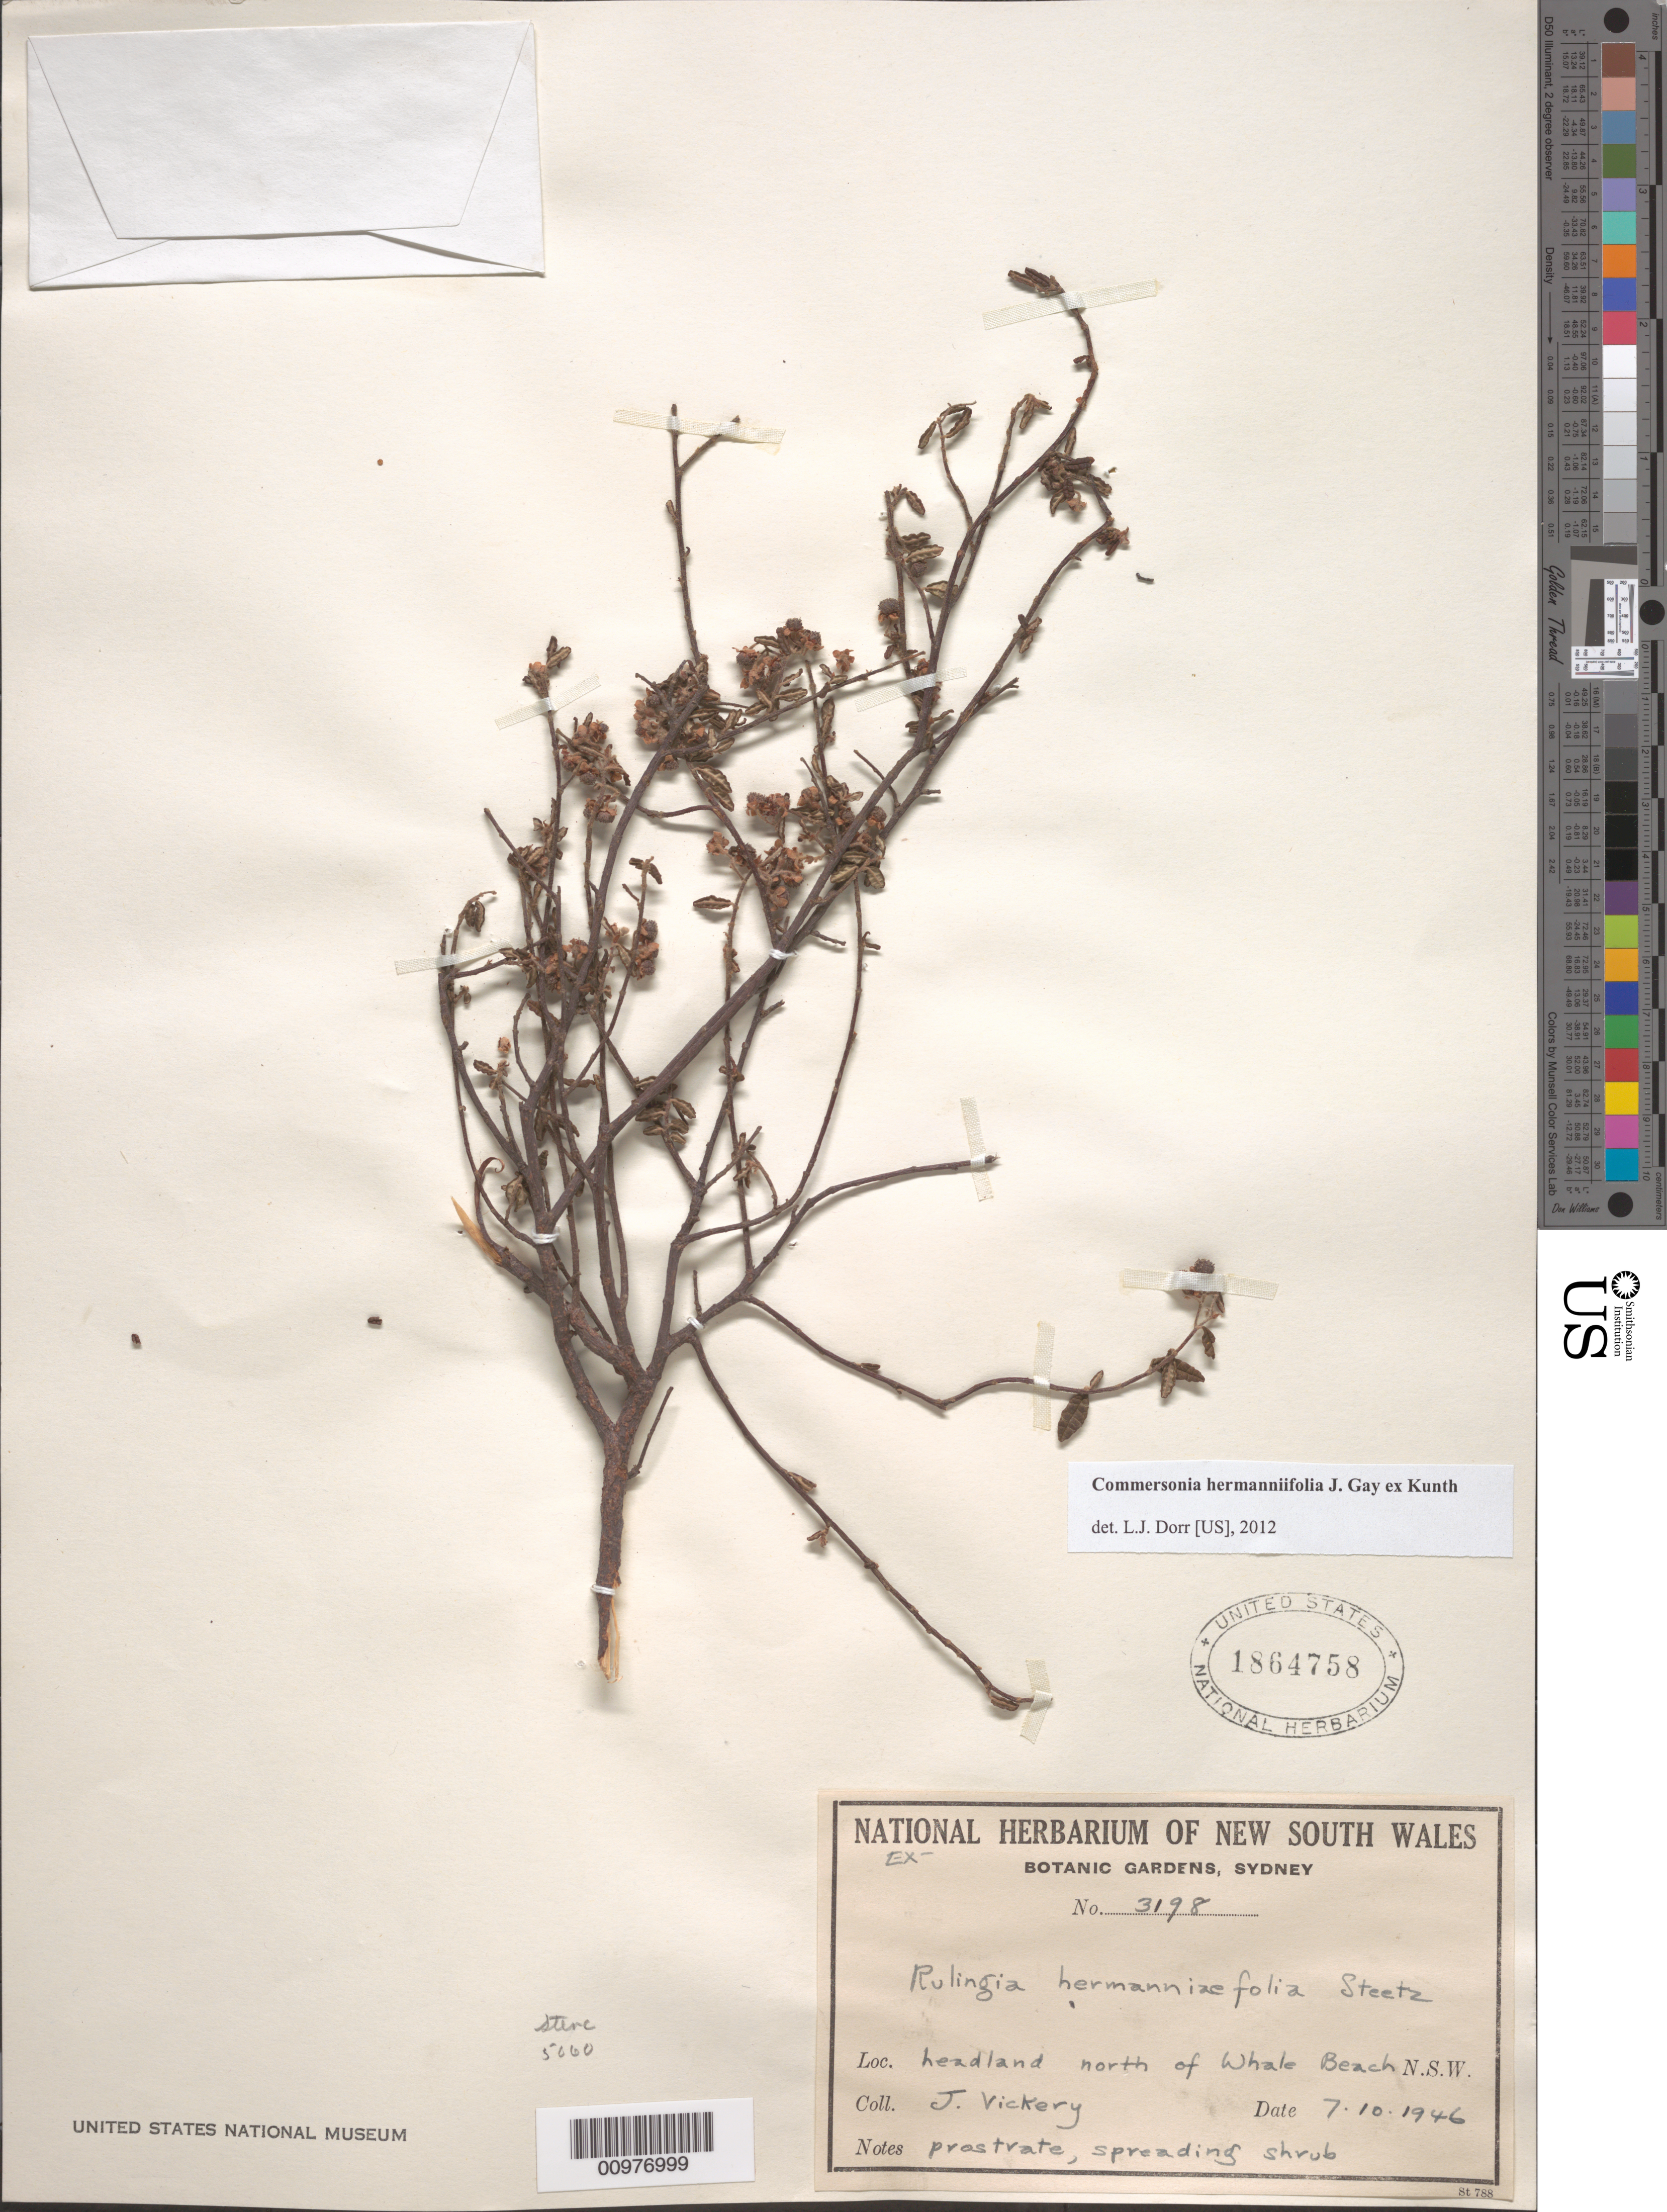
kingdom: Plantae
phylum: Tracheophyta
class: Magnoliopsida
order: Malvales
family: Malvaceae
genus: Commersonia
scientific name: Commersonia hermanniifolia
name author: J. Gay ex Kunth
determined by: Dorr, L. J., (BOT), Smithsonian Institution - National Museum of Natural History (UNITED STATES)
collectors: J. Vickery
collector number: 3198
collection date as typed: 7.10.1946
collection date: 1946-10-07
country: Australia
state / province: New South Wales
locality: headland N of Whale Beach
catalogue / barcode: US 1864758